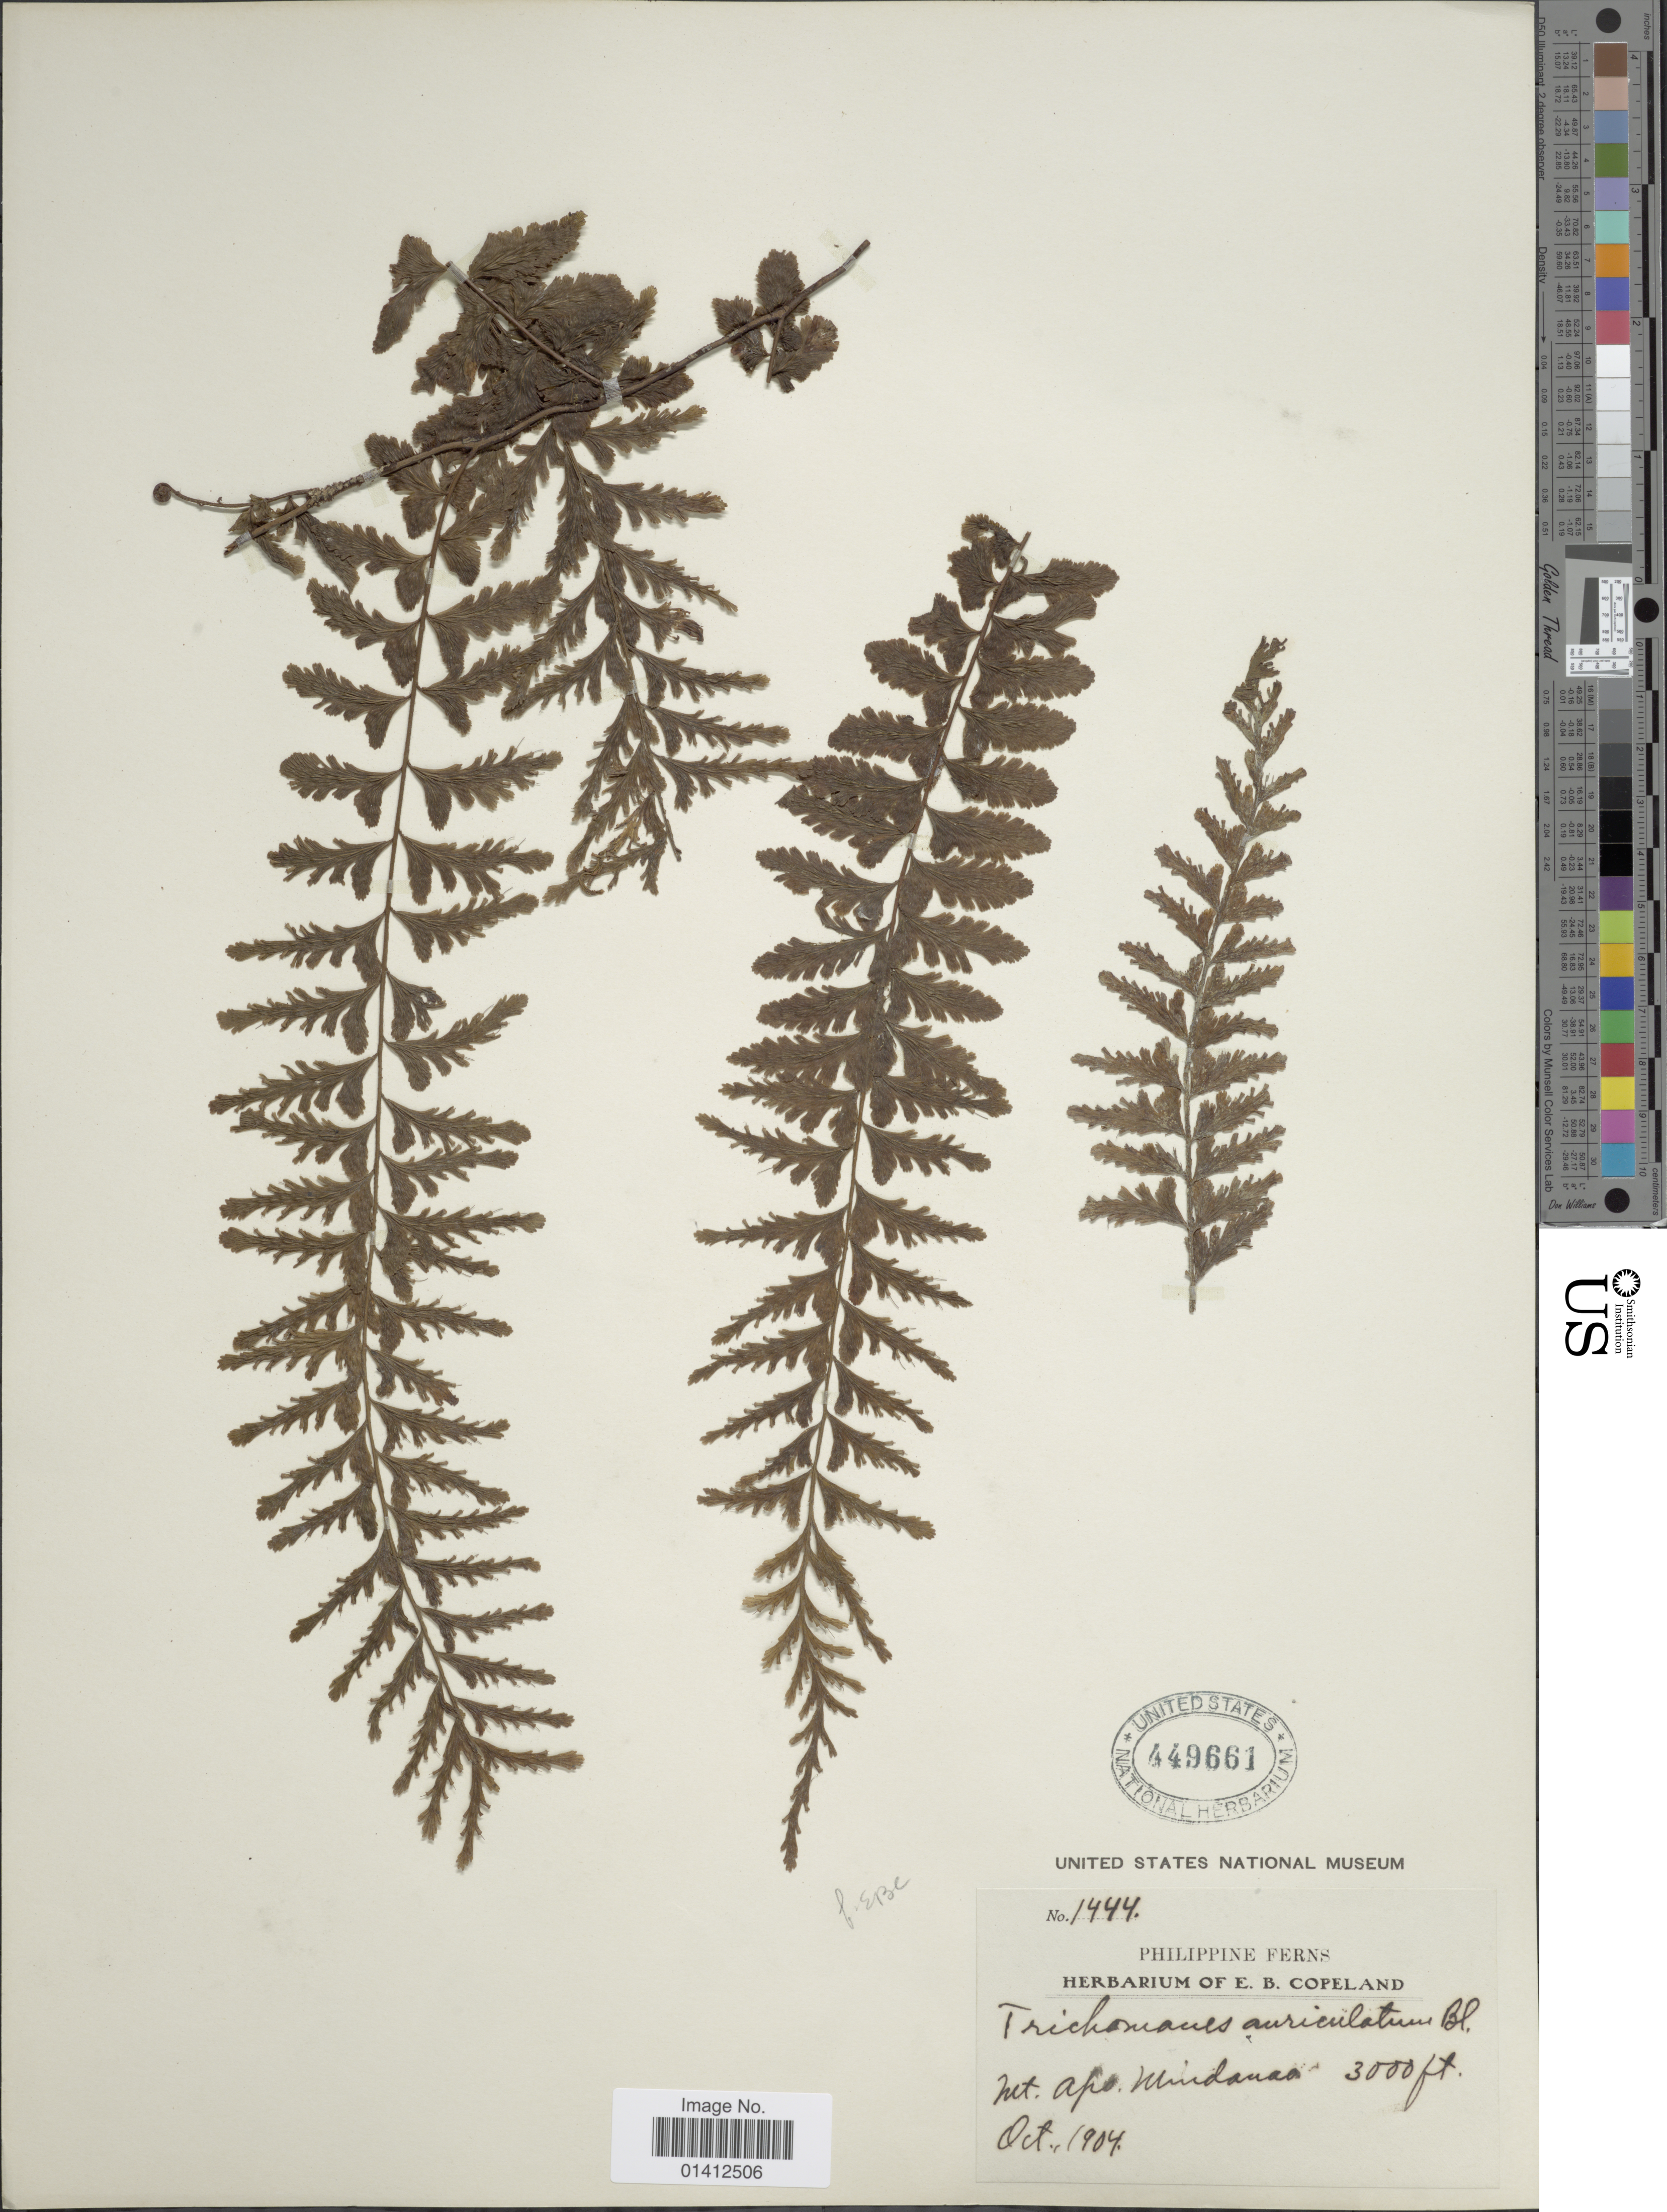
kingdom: Plantae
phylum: Tracheophyta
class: Polypodiopsida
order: Hymenophyllales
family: Hymenophyllaceae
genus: Vandenboschia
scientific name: Vandenboschia auriculata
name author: (Blume) Copel.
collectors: ex herb. E. B. Copeland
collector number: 1444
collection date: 1904-10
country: Philippines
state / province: Mimaropa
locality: Mt Apo Mindoro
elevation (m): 914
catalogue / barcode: US 449661